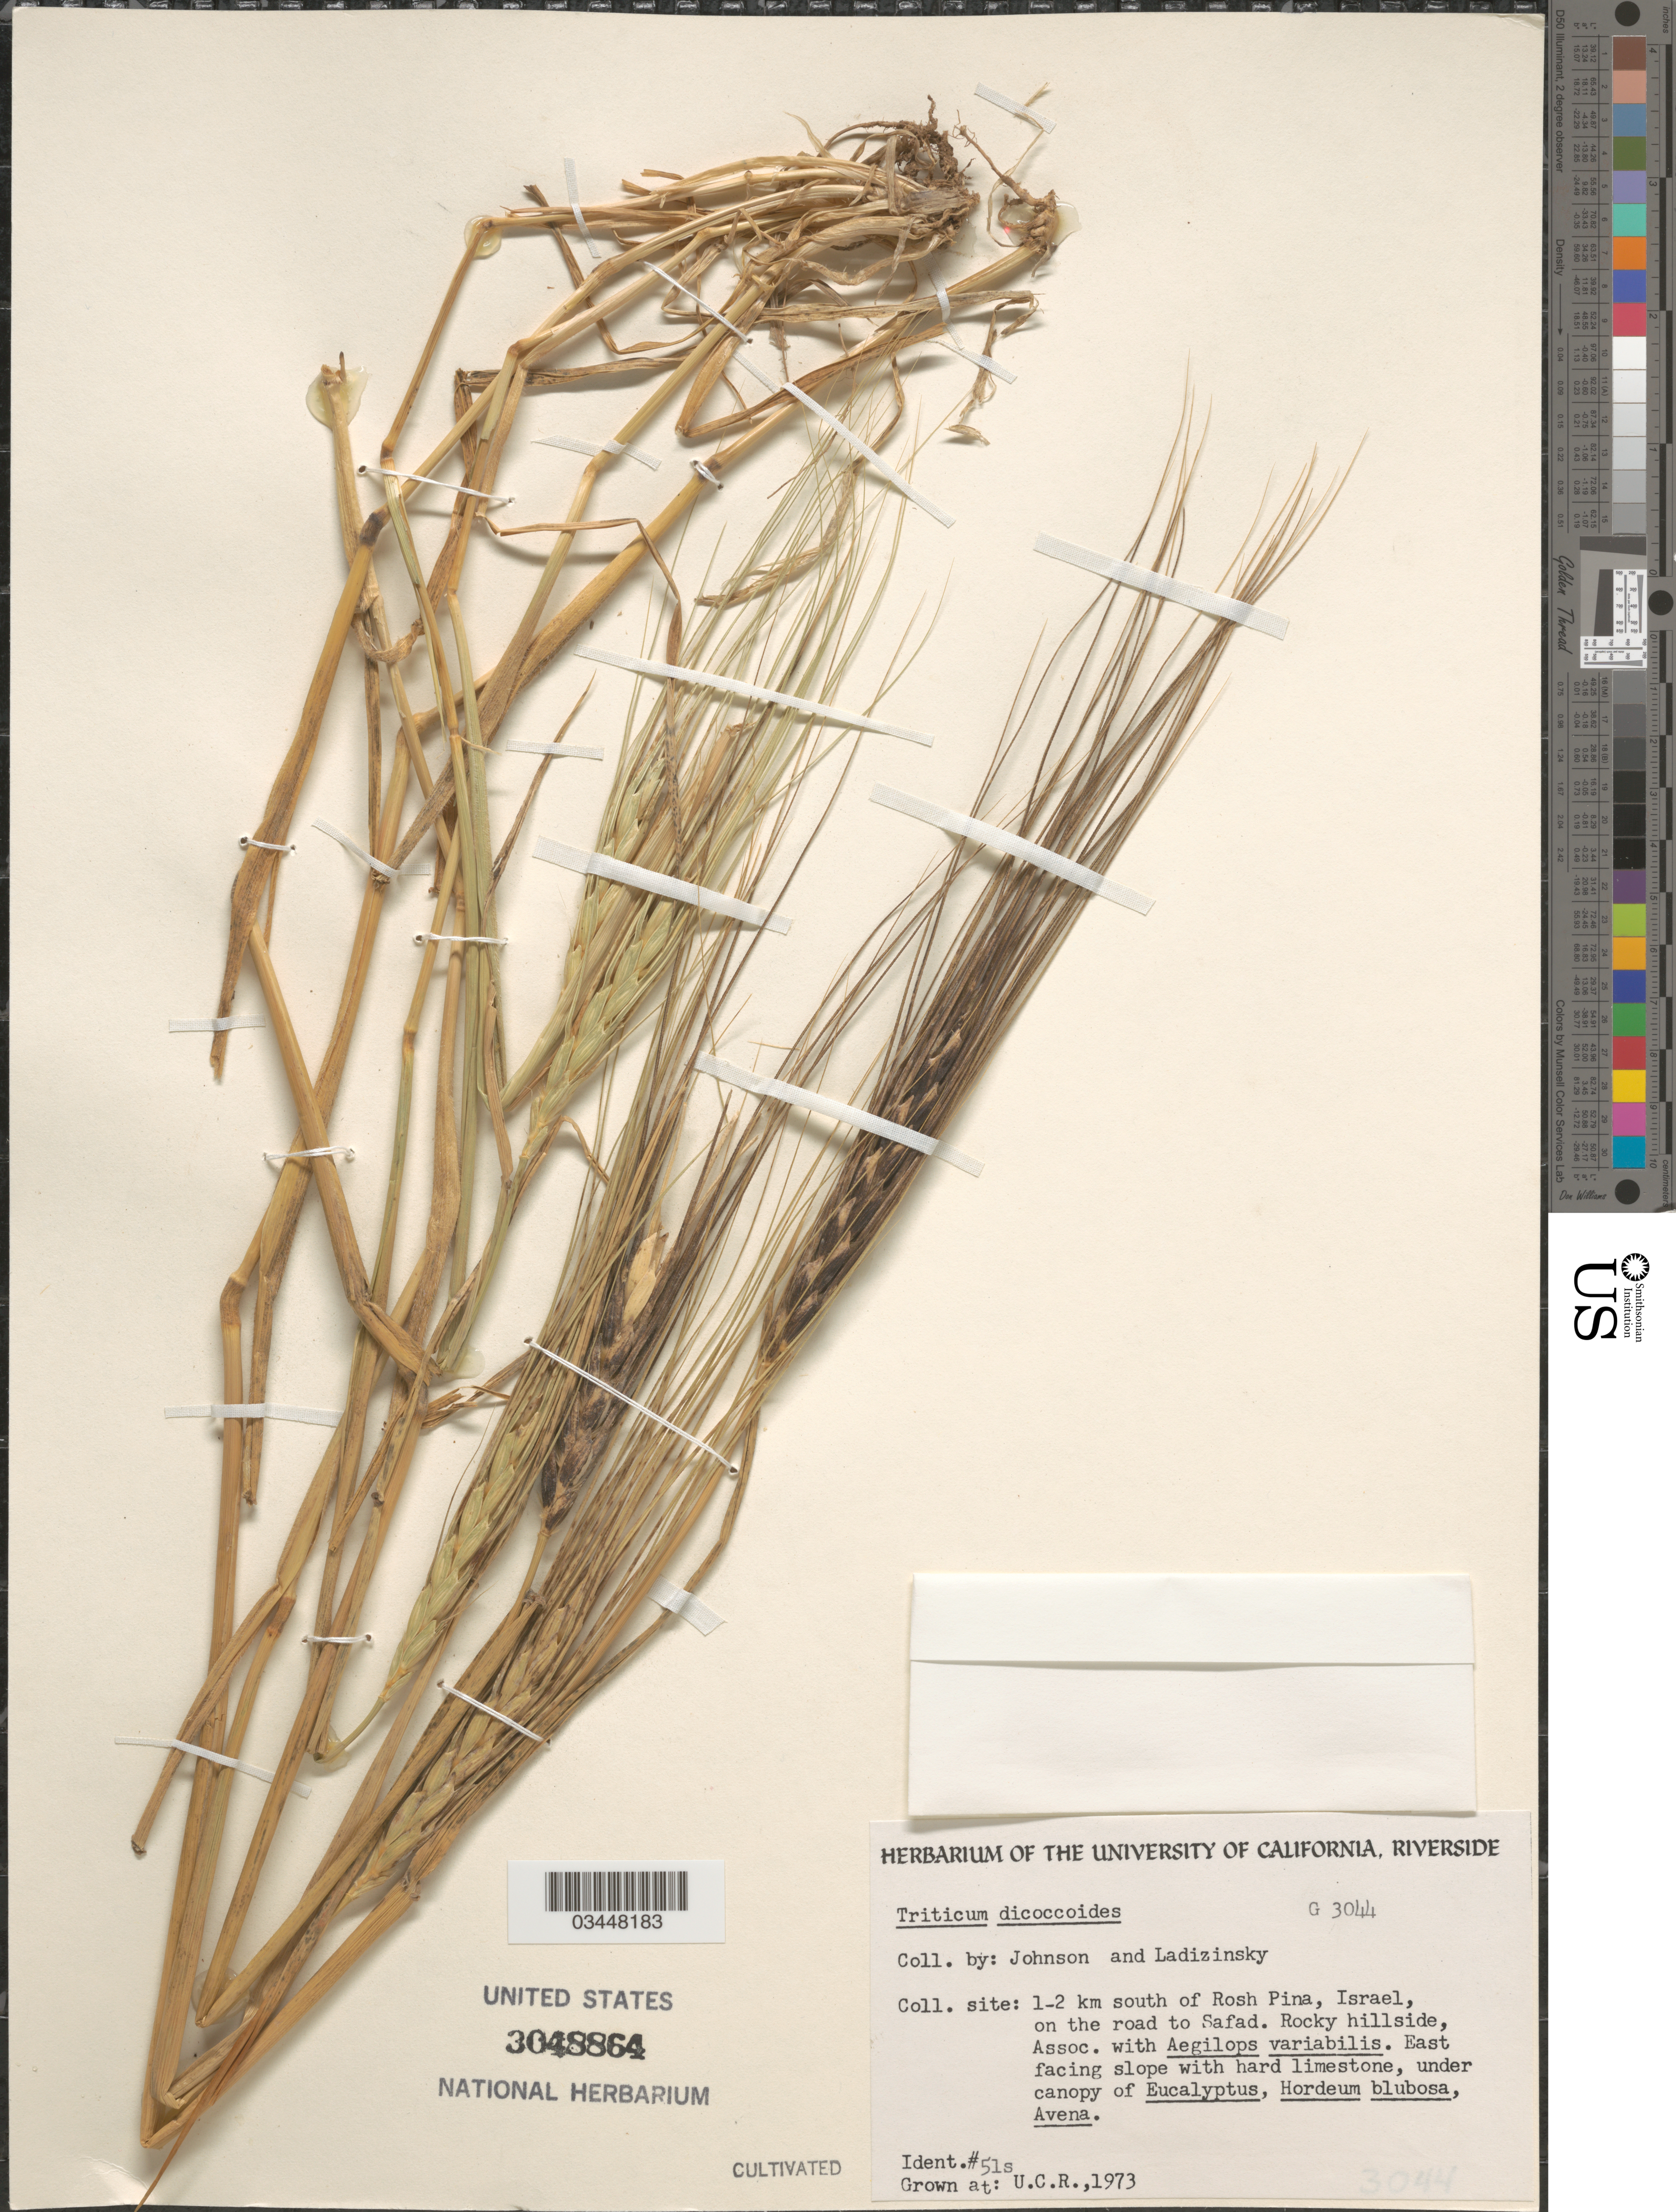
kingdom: Plantae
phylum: Tracheophyta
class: Liliopsida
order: Poales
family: Poaceae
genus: Triticum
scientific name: Triticum dicoccoides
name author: (Körn.) Körn. ex Schweinf.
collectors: ex herb. Univ. of California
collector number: G3044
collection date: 1973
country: United States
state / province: California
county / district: Riverside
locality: U.C.R.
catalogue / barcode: US 3048864